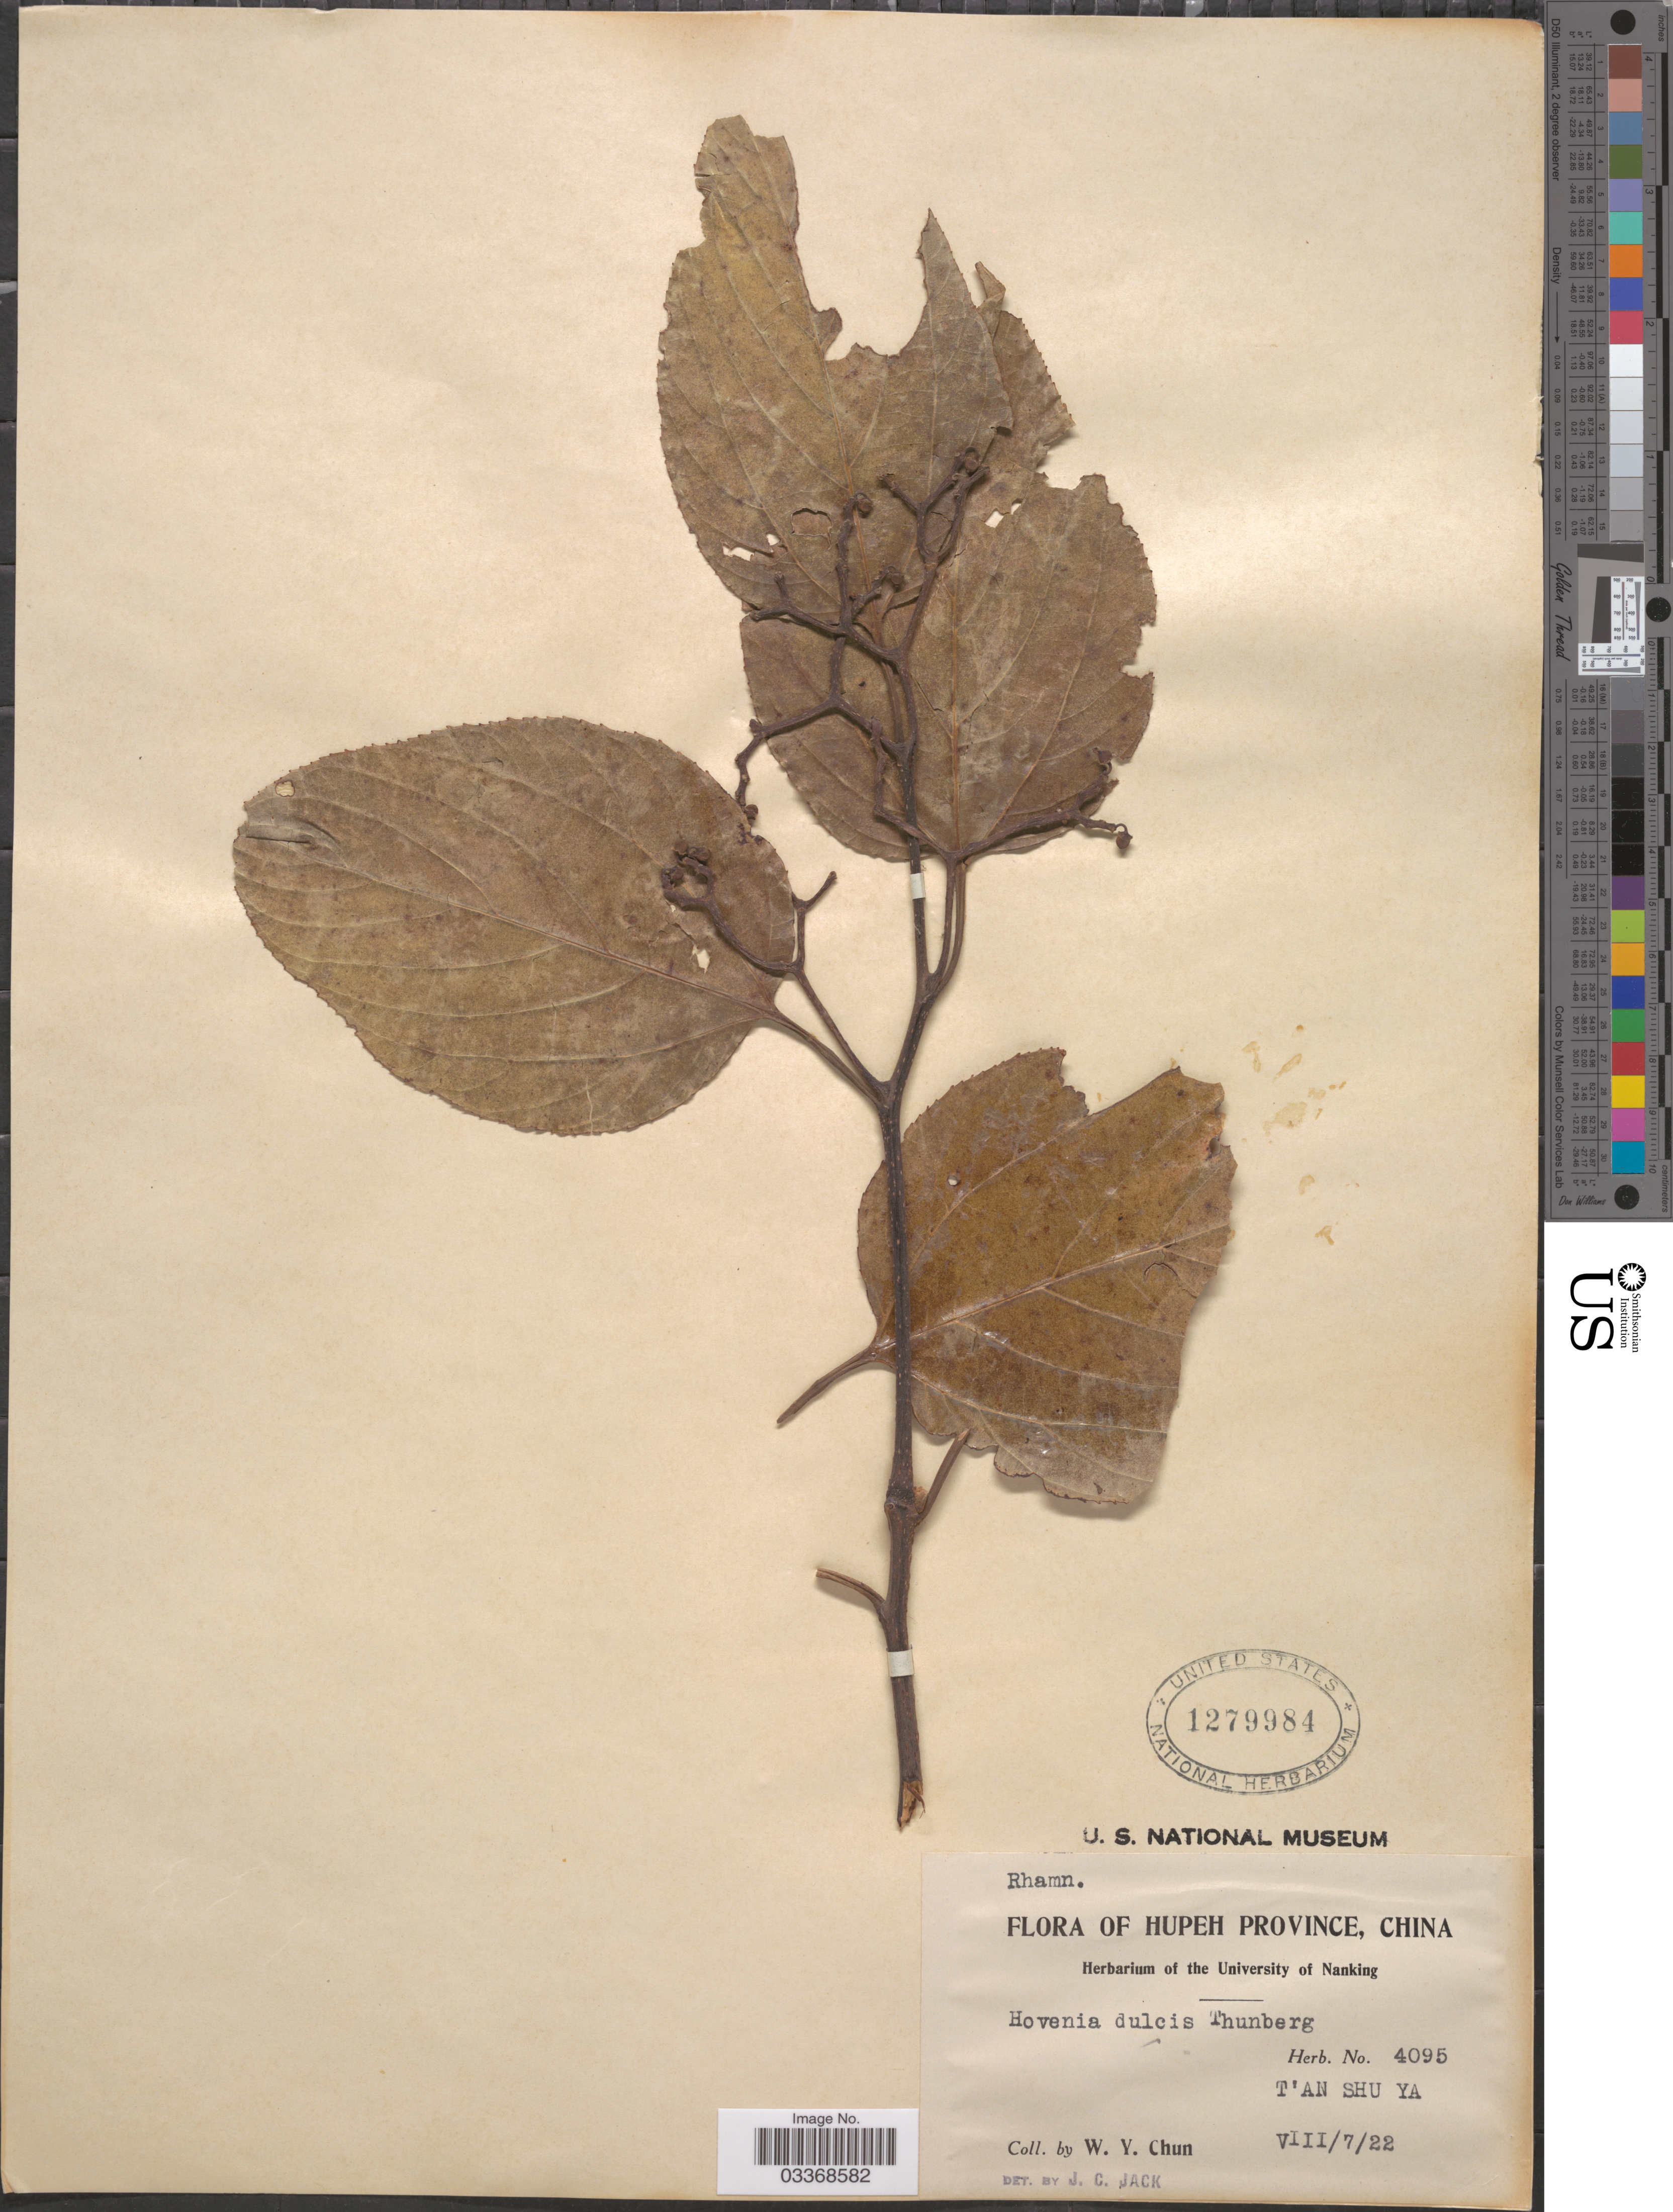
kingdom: Plantae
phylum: Tracheophyta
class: Magnoliopsida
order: Rosales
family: Rhamnaceae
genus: Hovenia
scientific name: Hovenia dulcis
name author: Thunb.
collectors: W. Y. Chun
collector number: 4095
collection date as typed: Transcribed d/m/y: 7/8/22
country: China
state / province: Hubei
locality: Hupeh Province. T'An Shu Ya.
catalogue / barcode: US 1279984